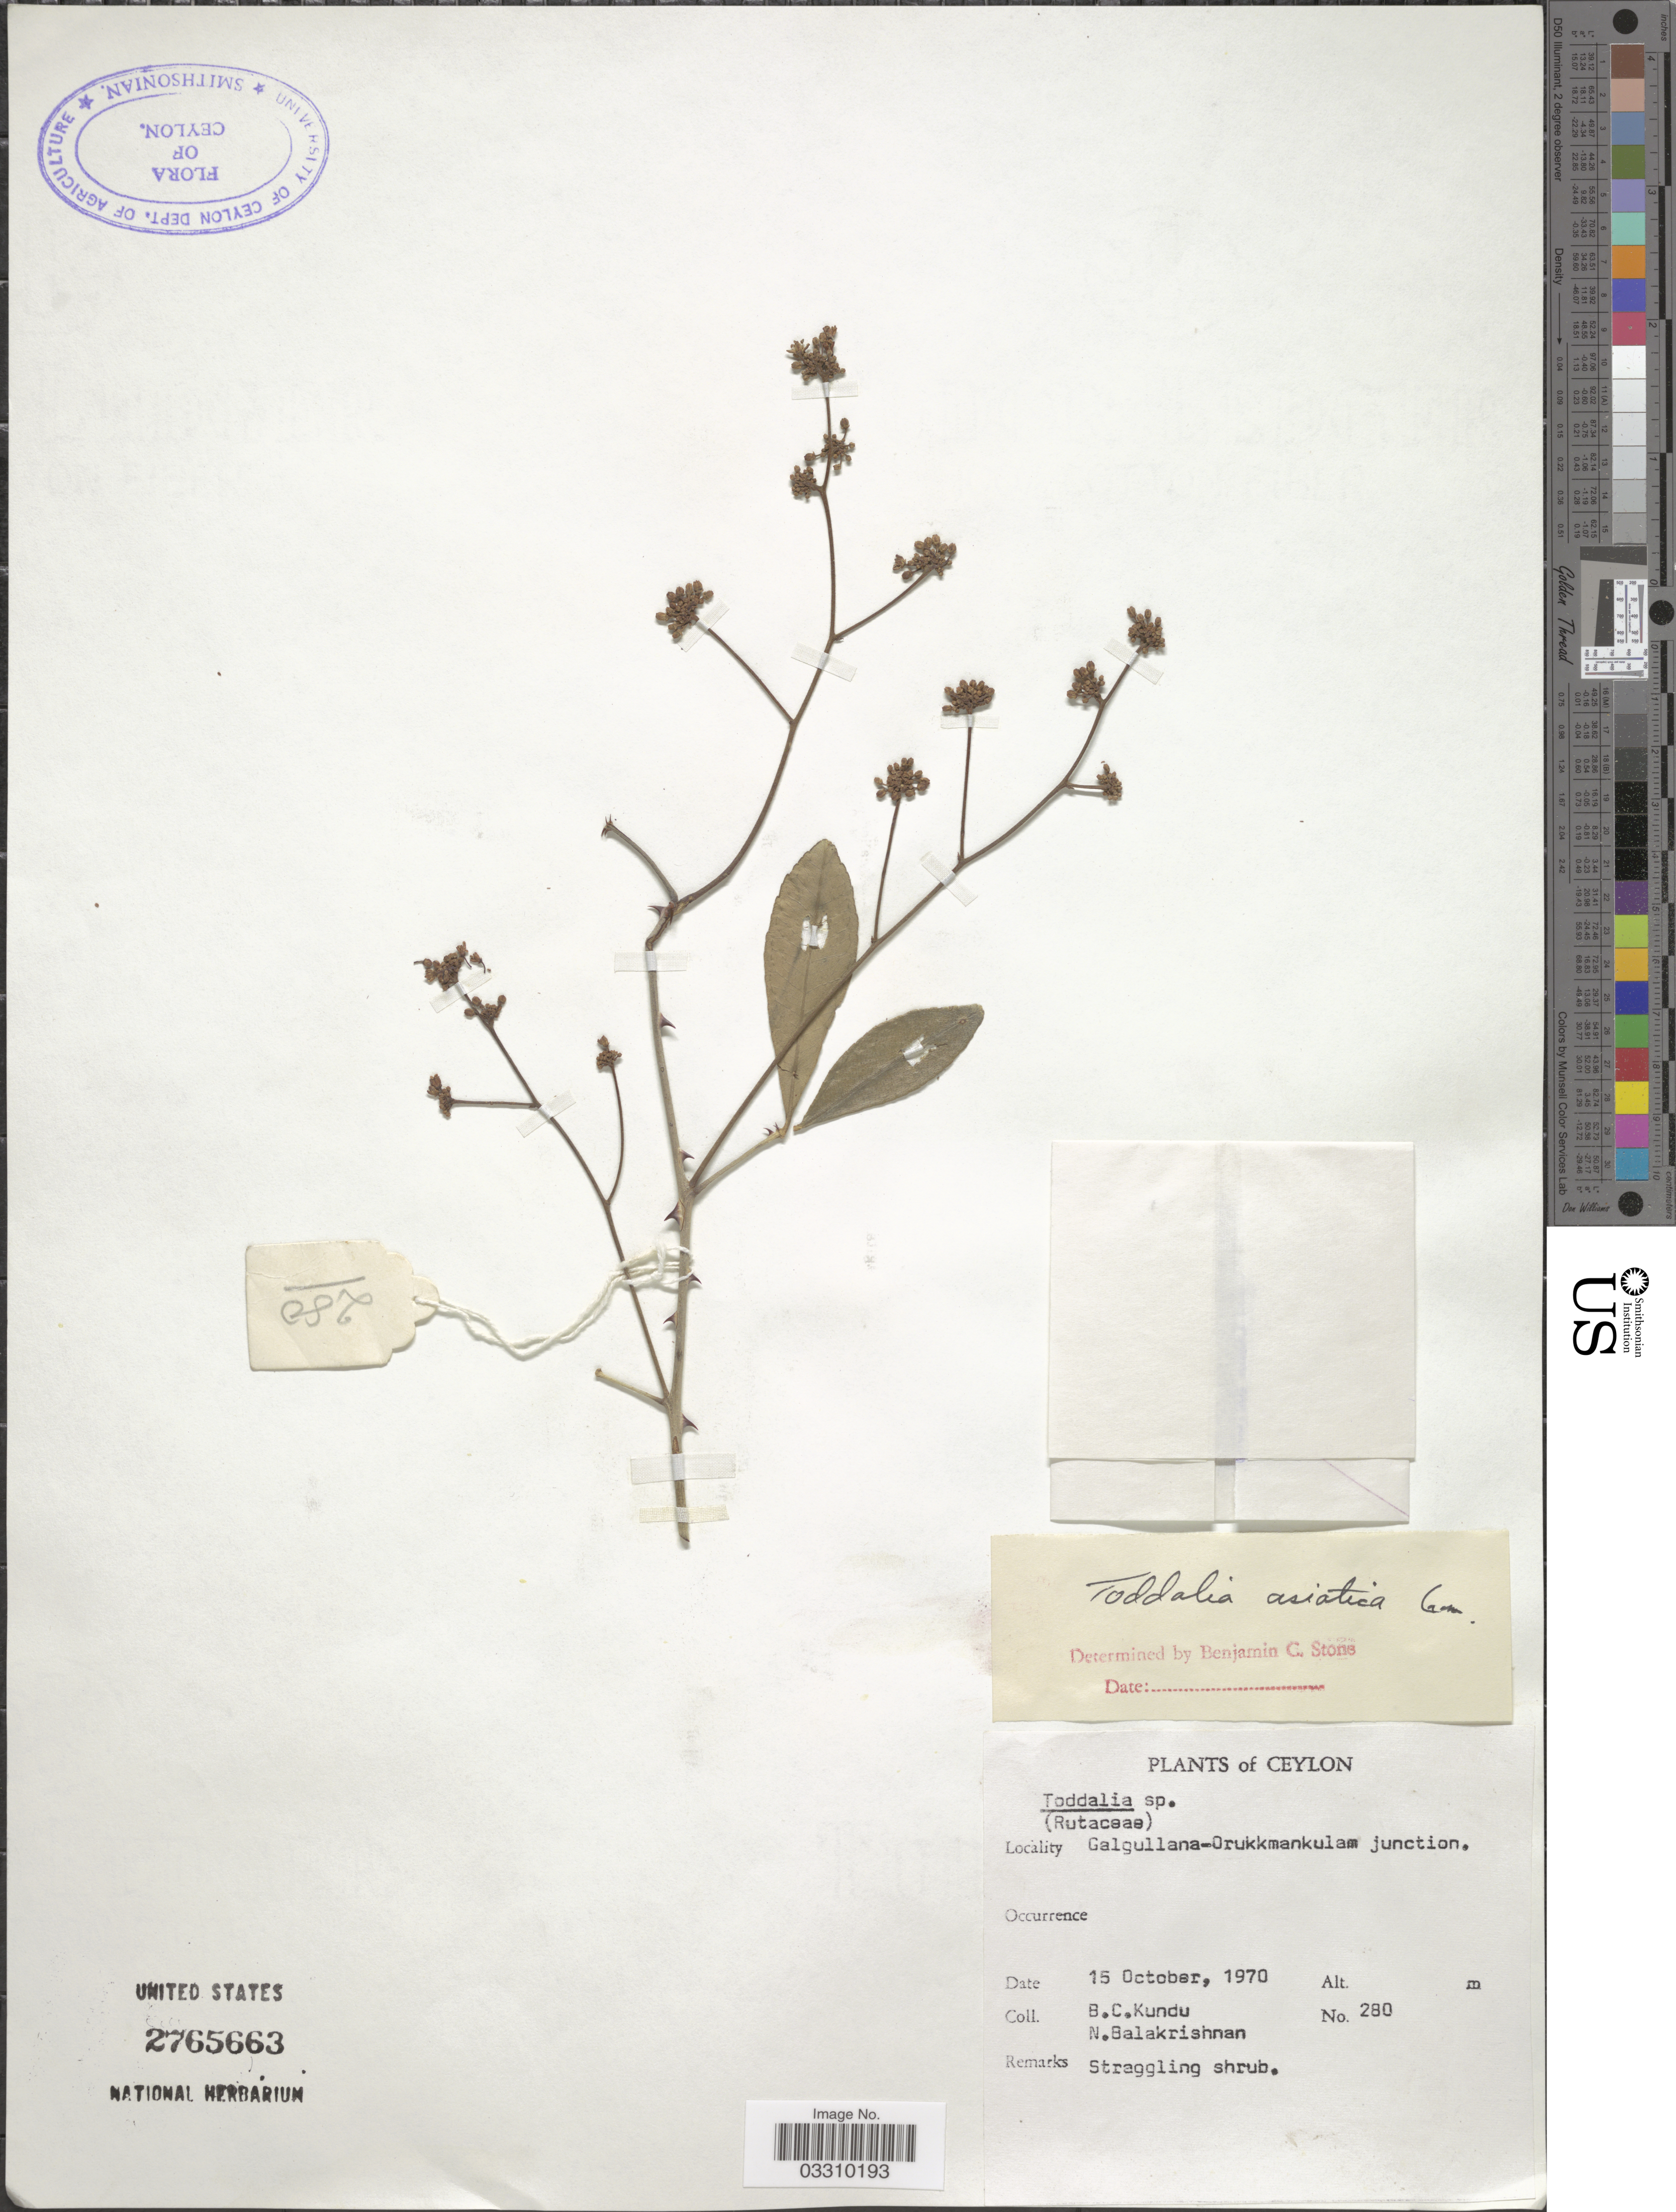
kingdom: Plantae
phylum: Tracheophyta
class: Magnoliopsida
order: Sapindales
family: Rutaceae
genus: Zanthoxylum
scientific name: Zanthoxylum asiaticum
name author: (L.) Appelhans et al.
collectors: B. C. Kundu & N. Balakrishnan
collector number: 280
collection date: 1970-10-15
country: Sri Lanka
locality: Ceylon. Galgullana-Orukkmankulam junction.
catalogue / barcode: US 2765663